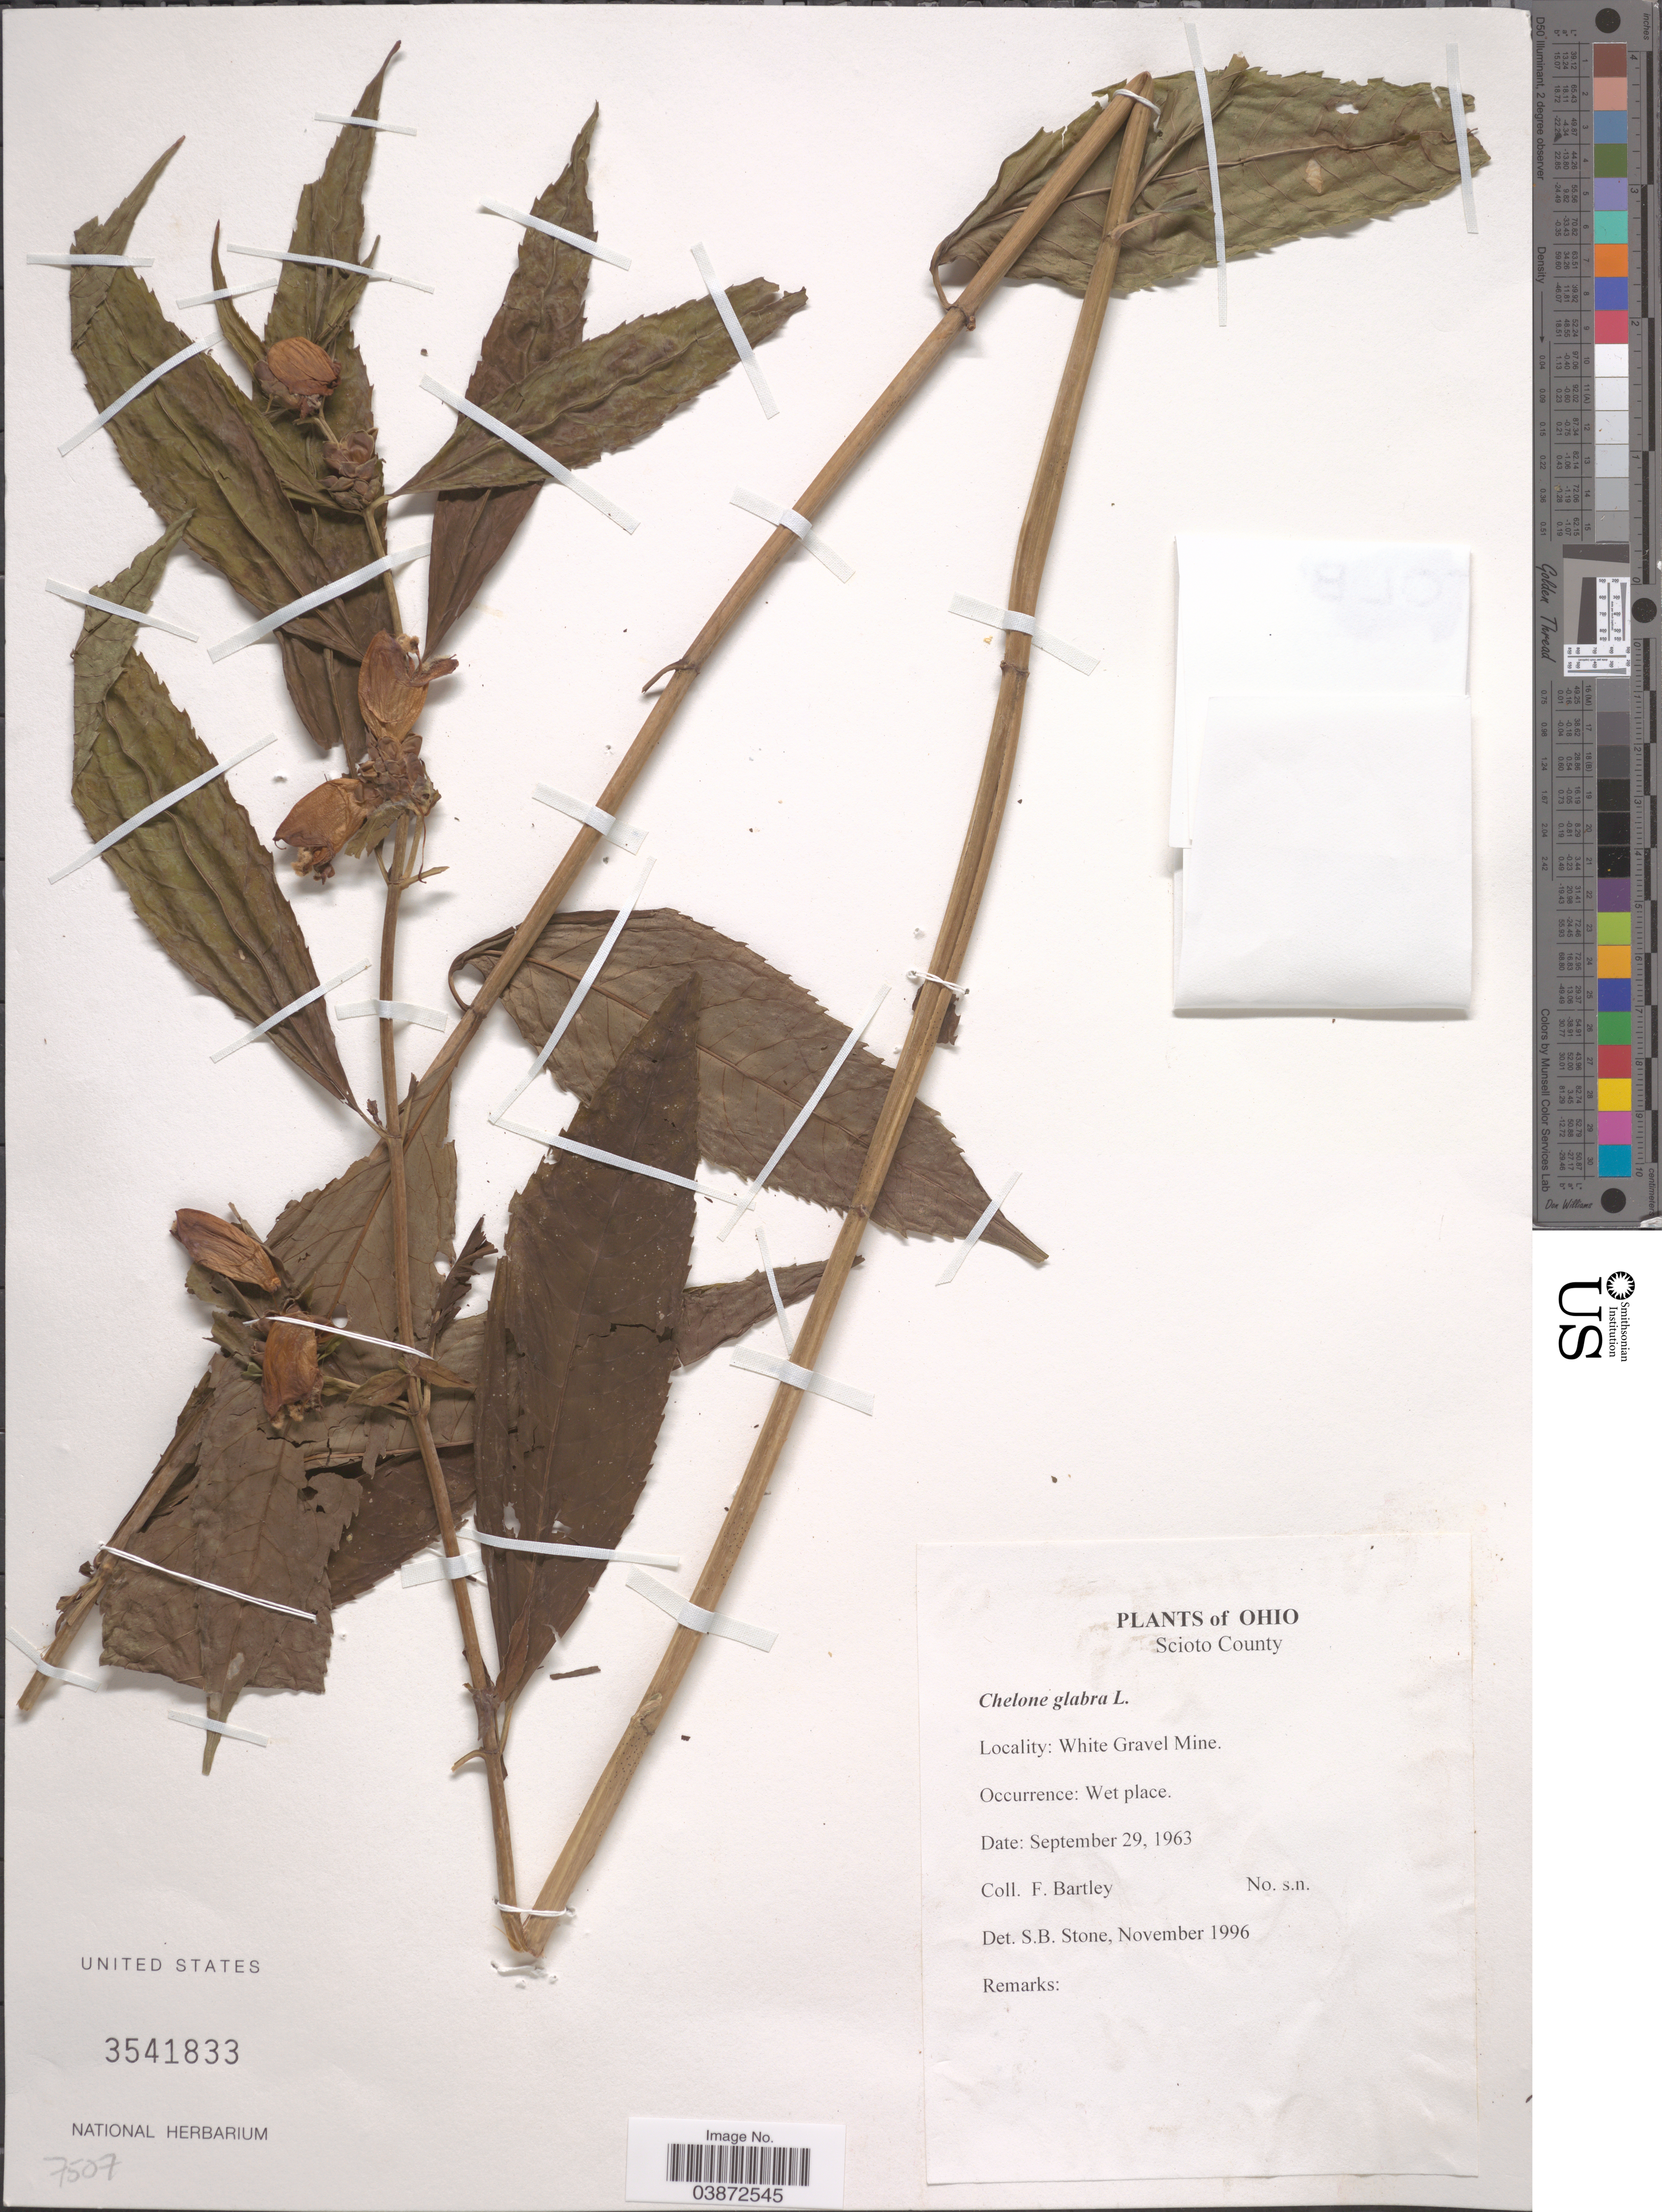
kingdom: Plantae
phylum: Tracheophyta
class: Magnoliopsida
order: Lamiales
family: Plantaginaceae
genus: Chelone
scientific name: Chelone glabra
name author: L.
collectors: F. Bartley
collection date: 1963-09-29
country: United States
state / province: Ohio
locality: Scioto County. Whte Gravel Mine.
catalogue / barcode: US 3541833